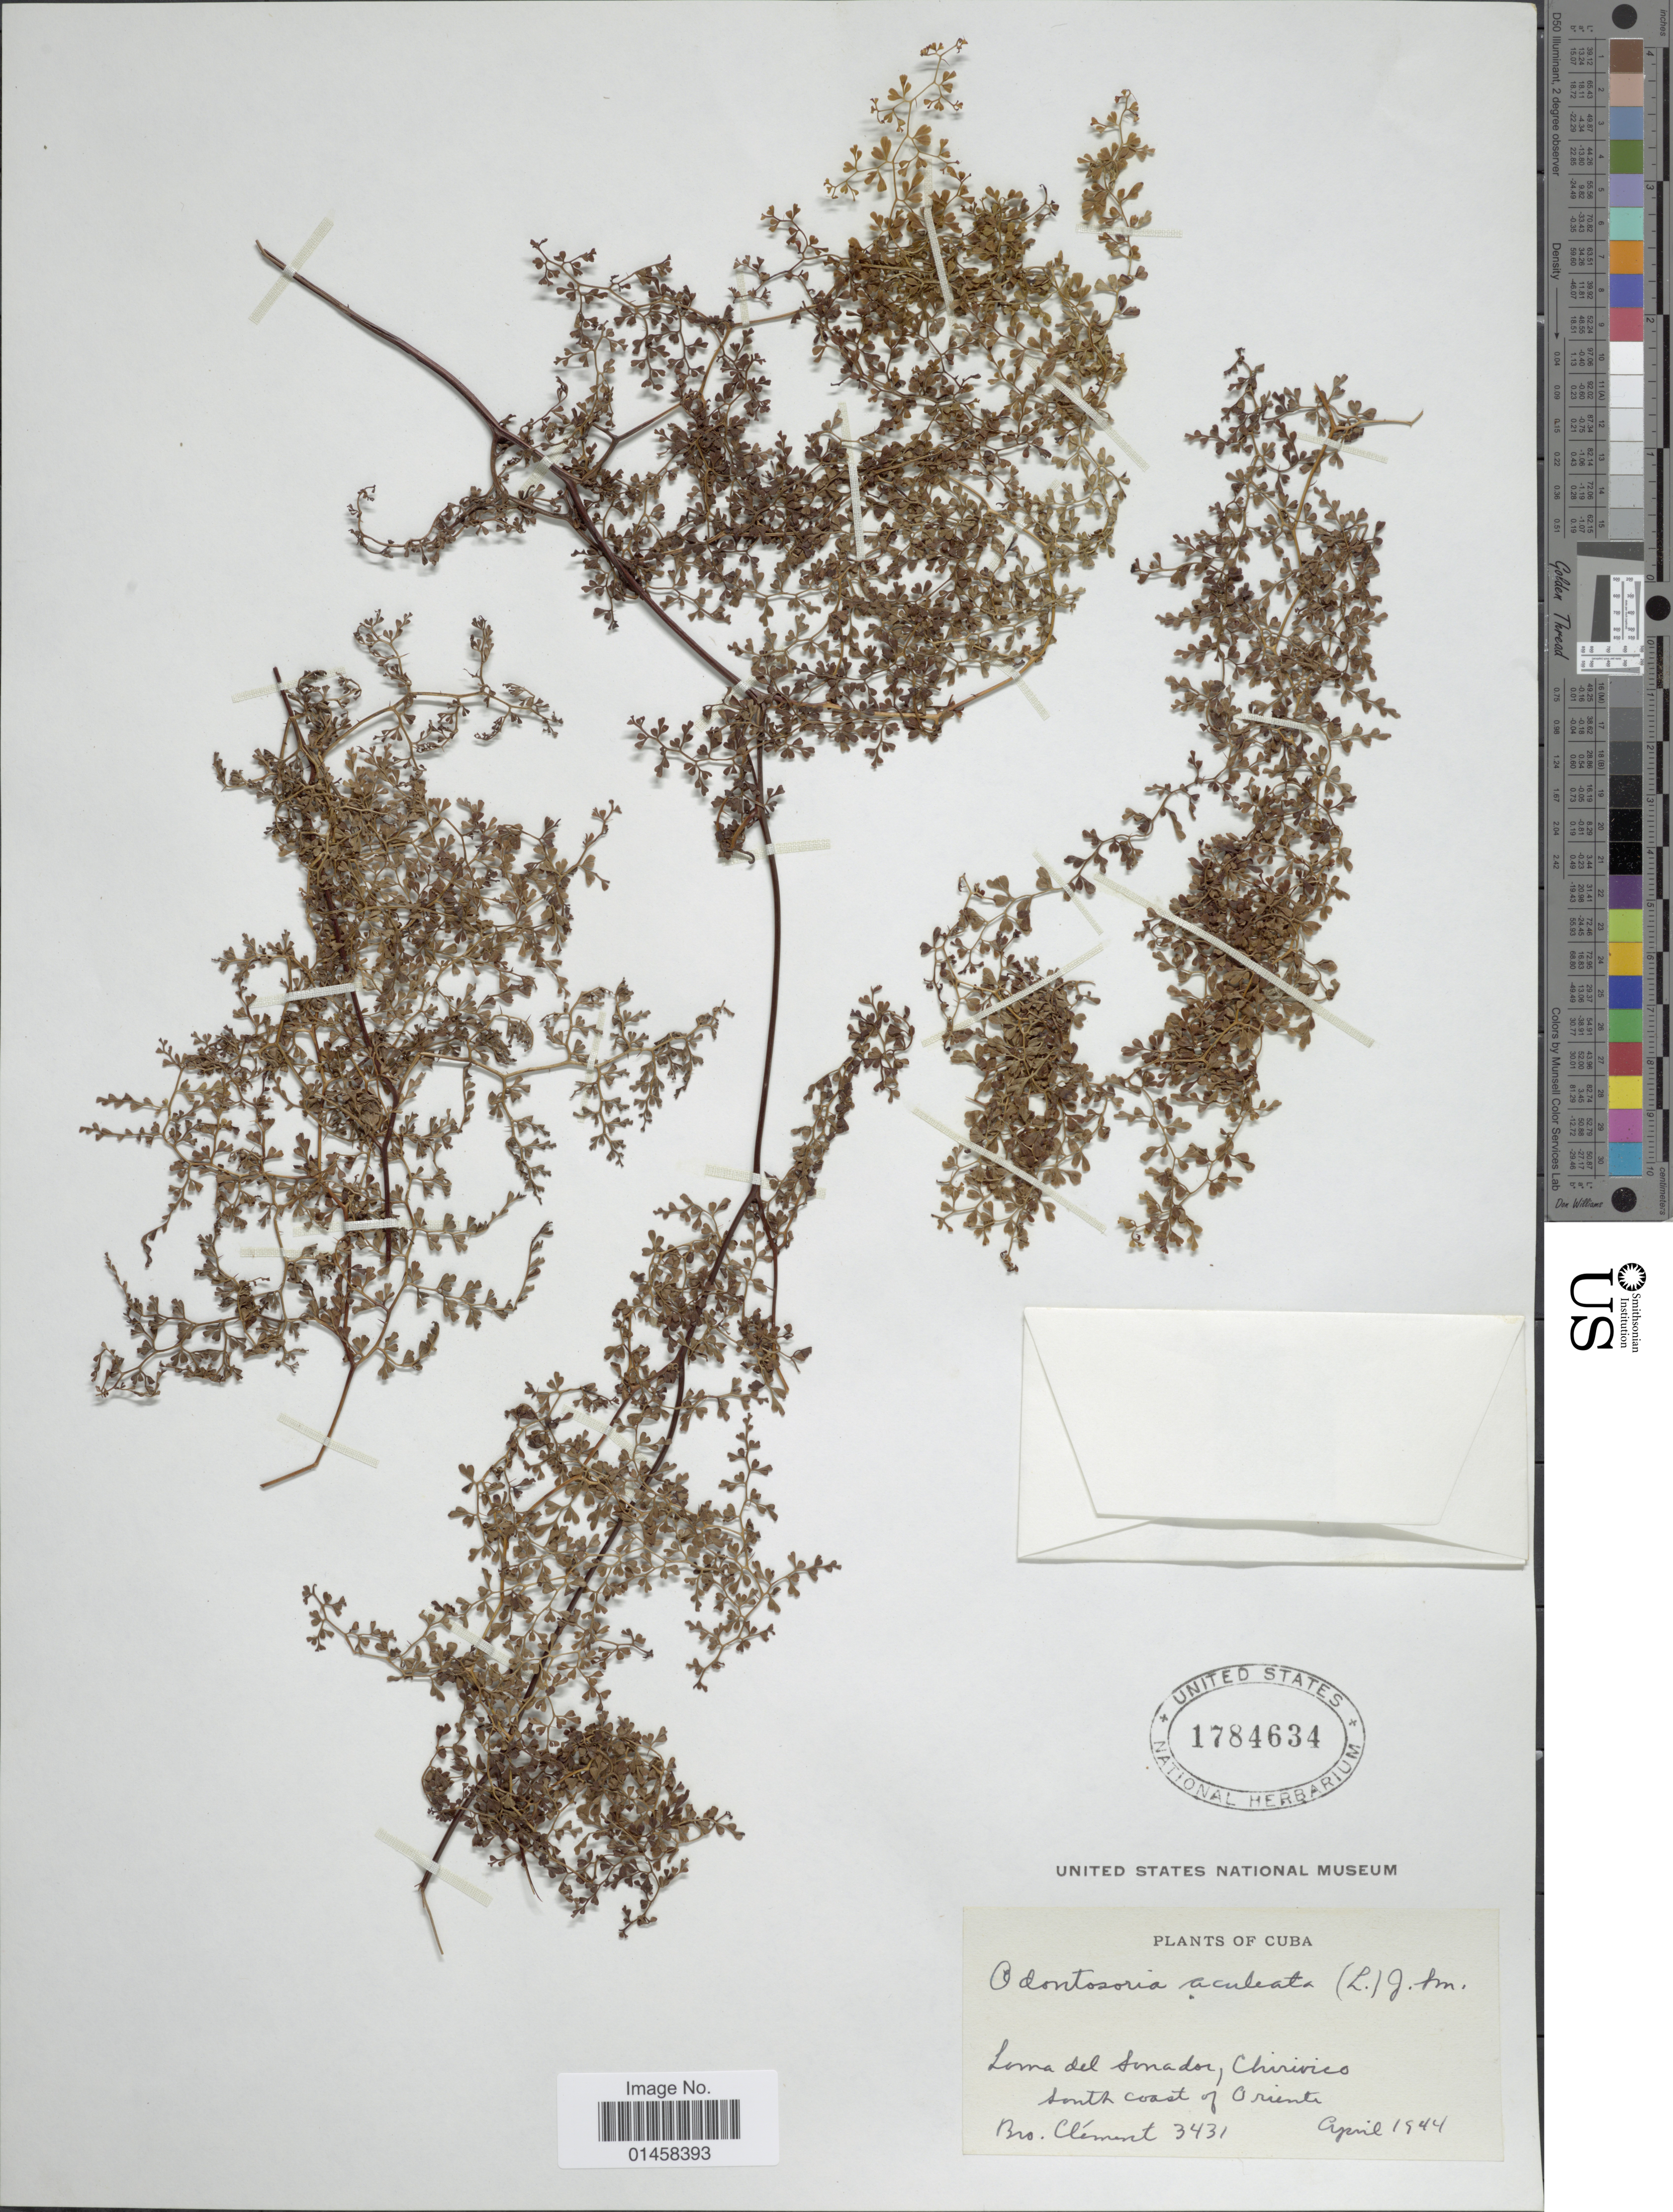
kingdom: Plantae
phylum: Tracheophyta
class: Polypodiopsida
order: Polypodiales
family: Lindsaeaceae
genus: Odontosoria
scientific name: Odontosoria aculeata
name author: (L.) J. Sm.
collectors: B. Clement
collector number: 3431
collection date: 1944-04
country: Cuba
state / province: Oriente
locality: Loma del Sonador, Chivirico, south coast of Oriente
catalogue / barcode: US 1784634